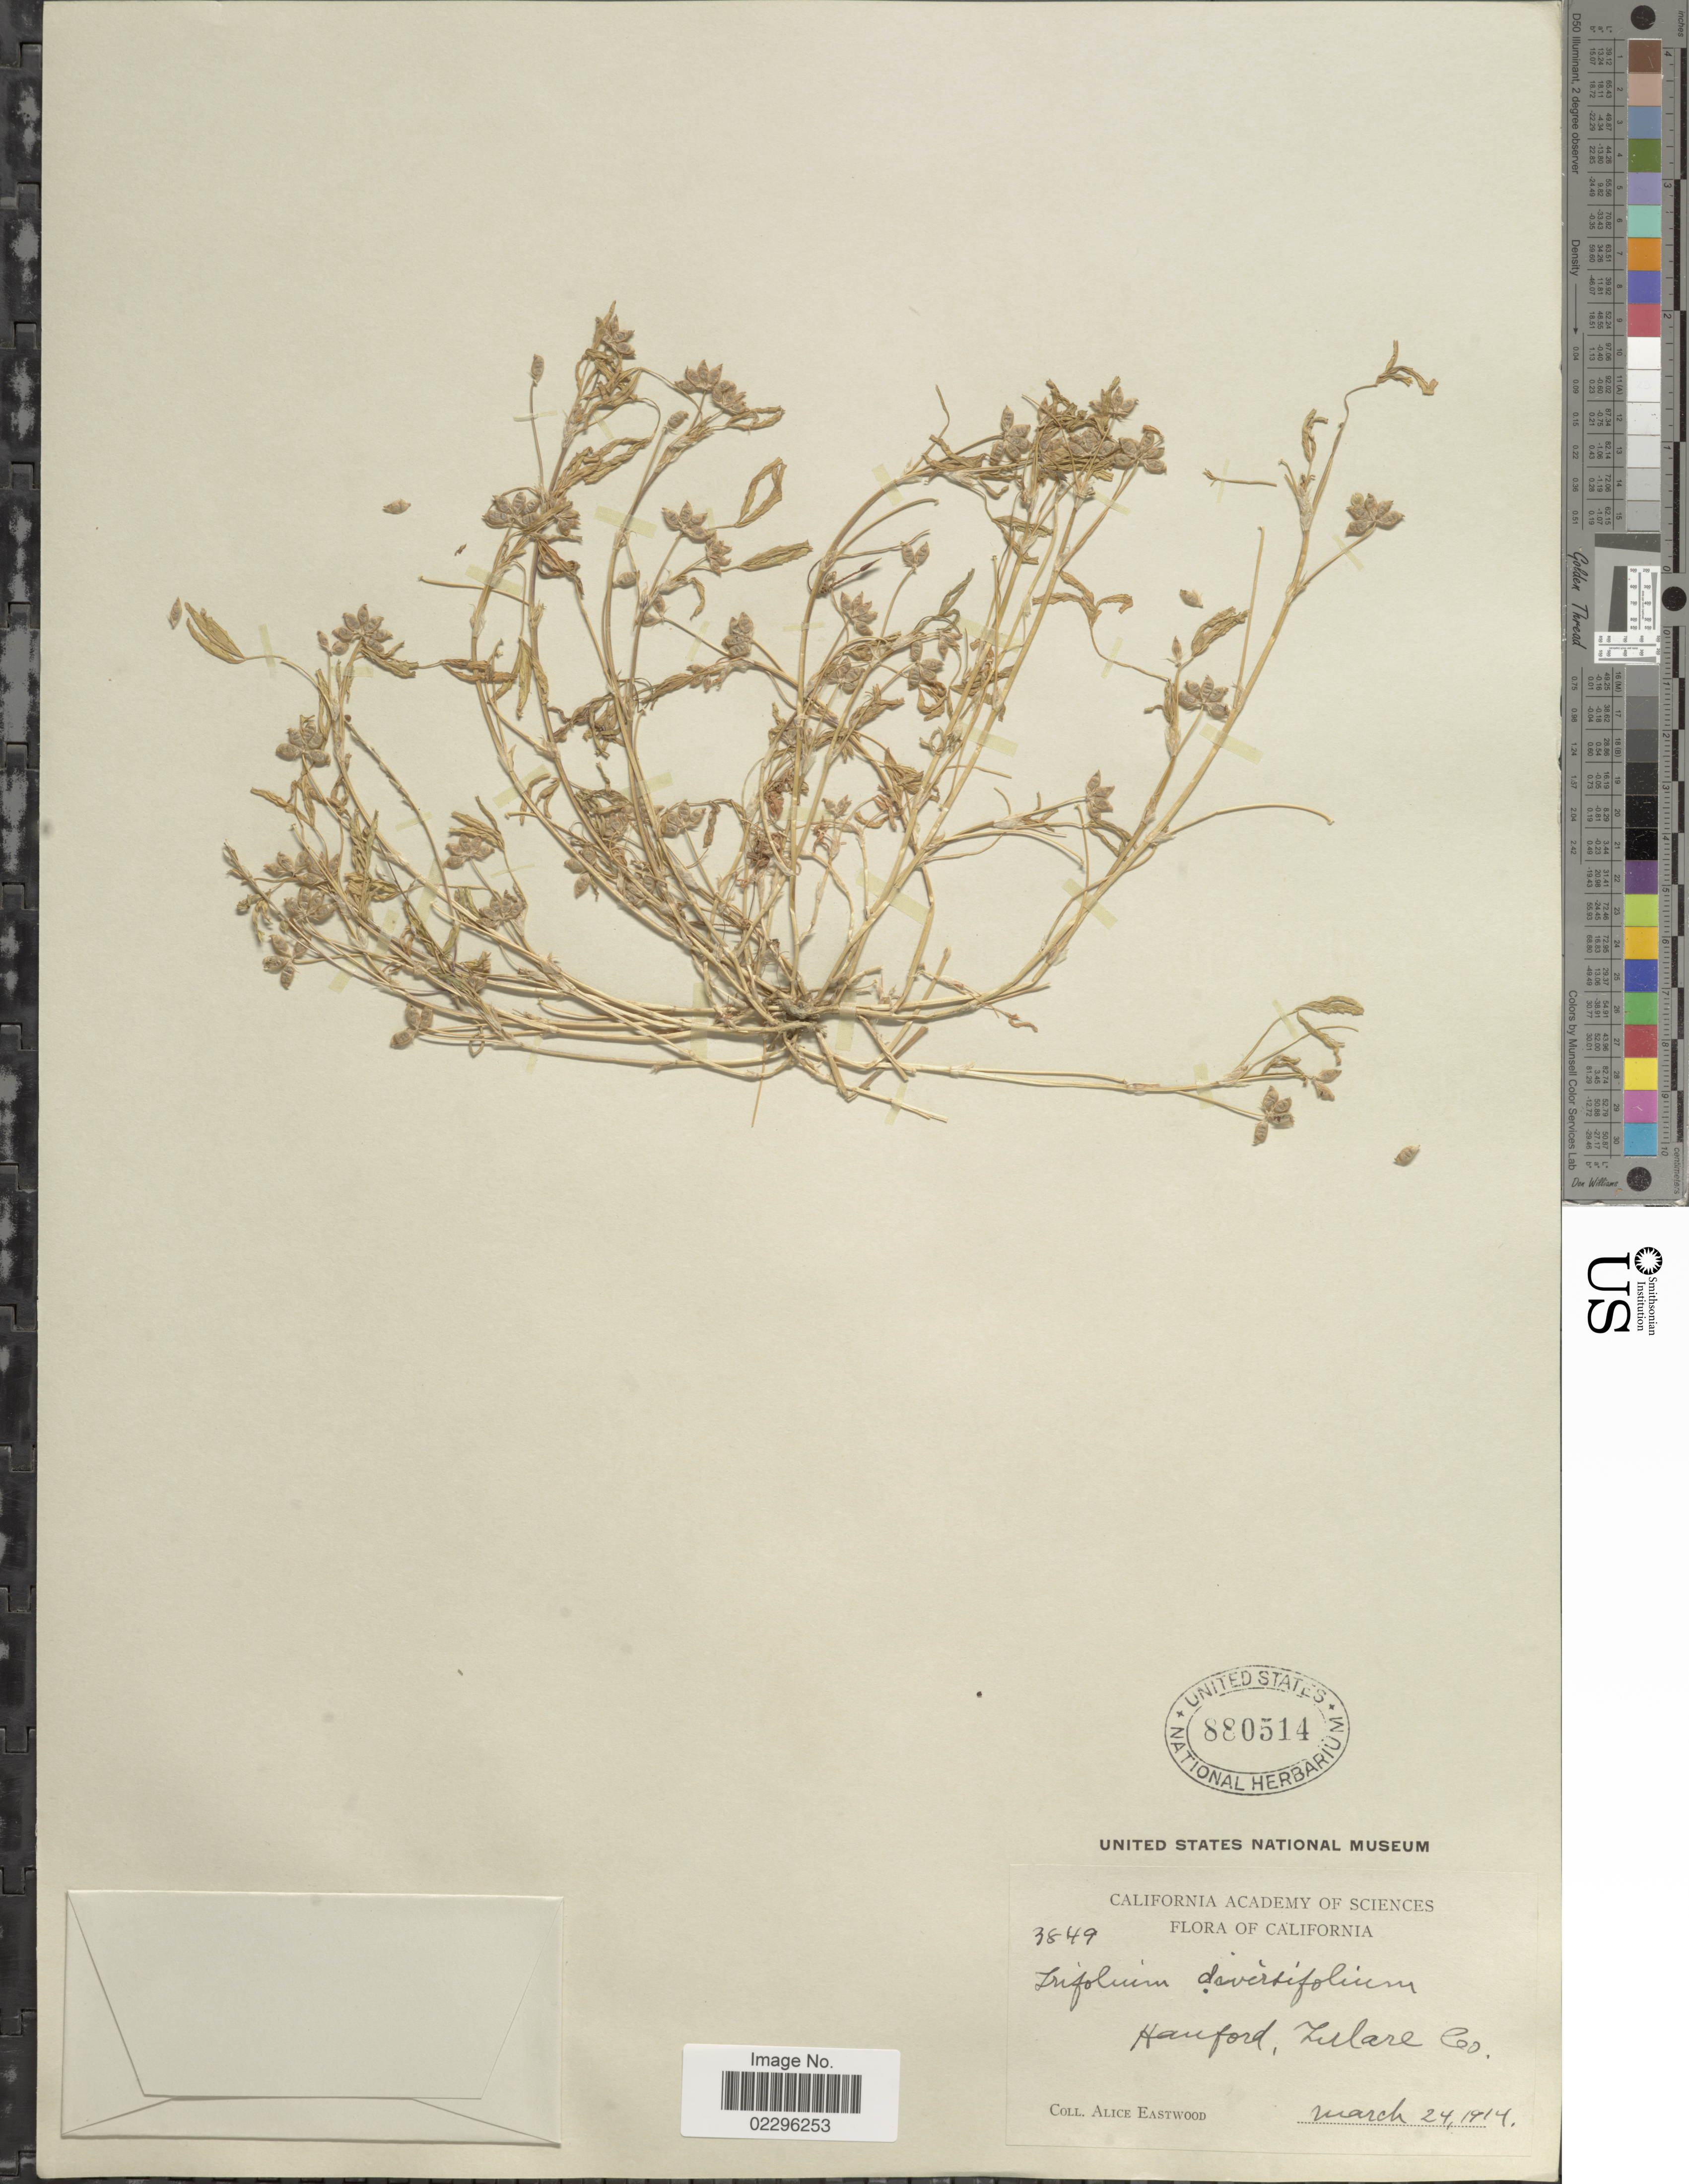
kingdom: Plantae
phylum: Tracheophyta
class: Magnoliopsida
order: Fabales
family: Fabaceae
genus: Trifolium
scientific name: Trifolium depauperatum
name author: Desv.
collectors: A. Eastwood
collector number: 3849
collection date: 1914-03-24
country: United States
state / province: California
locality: Hanford, Zilare Co.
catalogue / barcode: US 880514